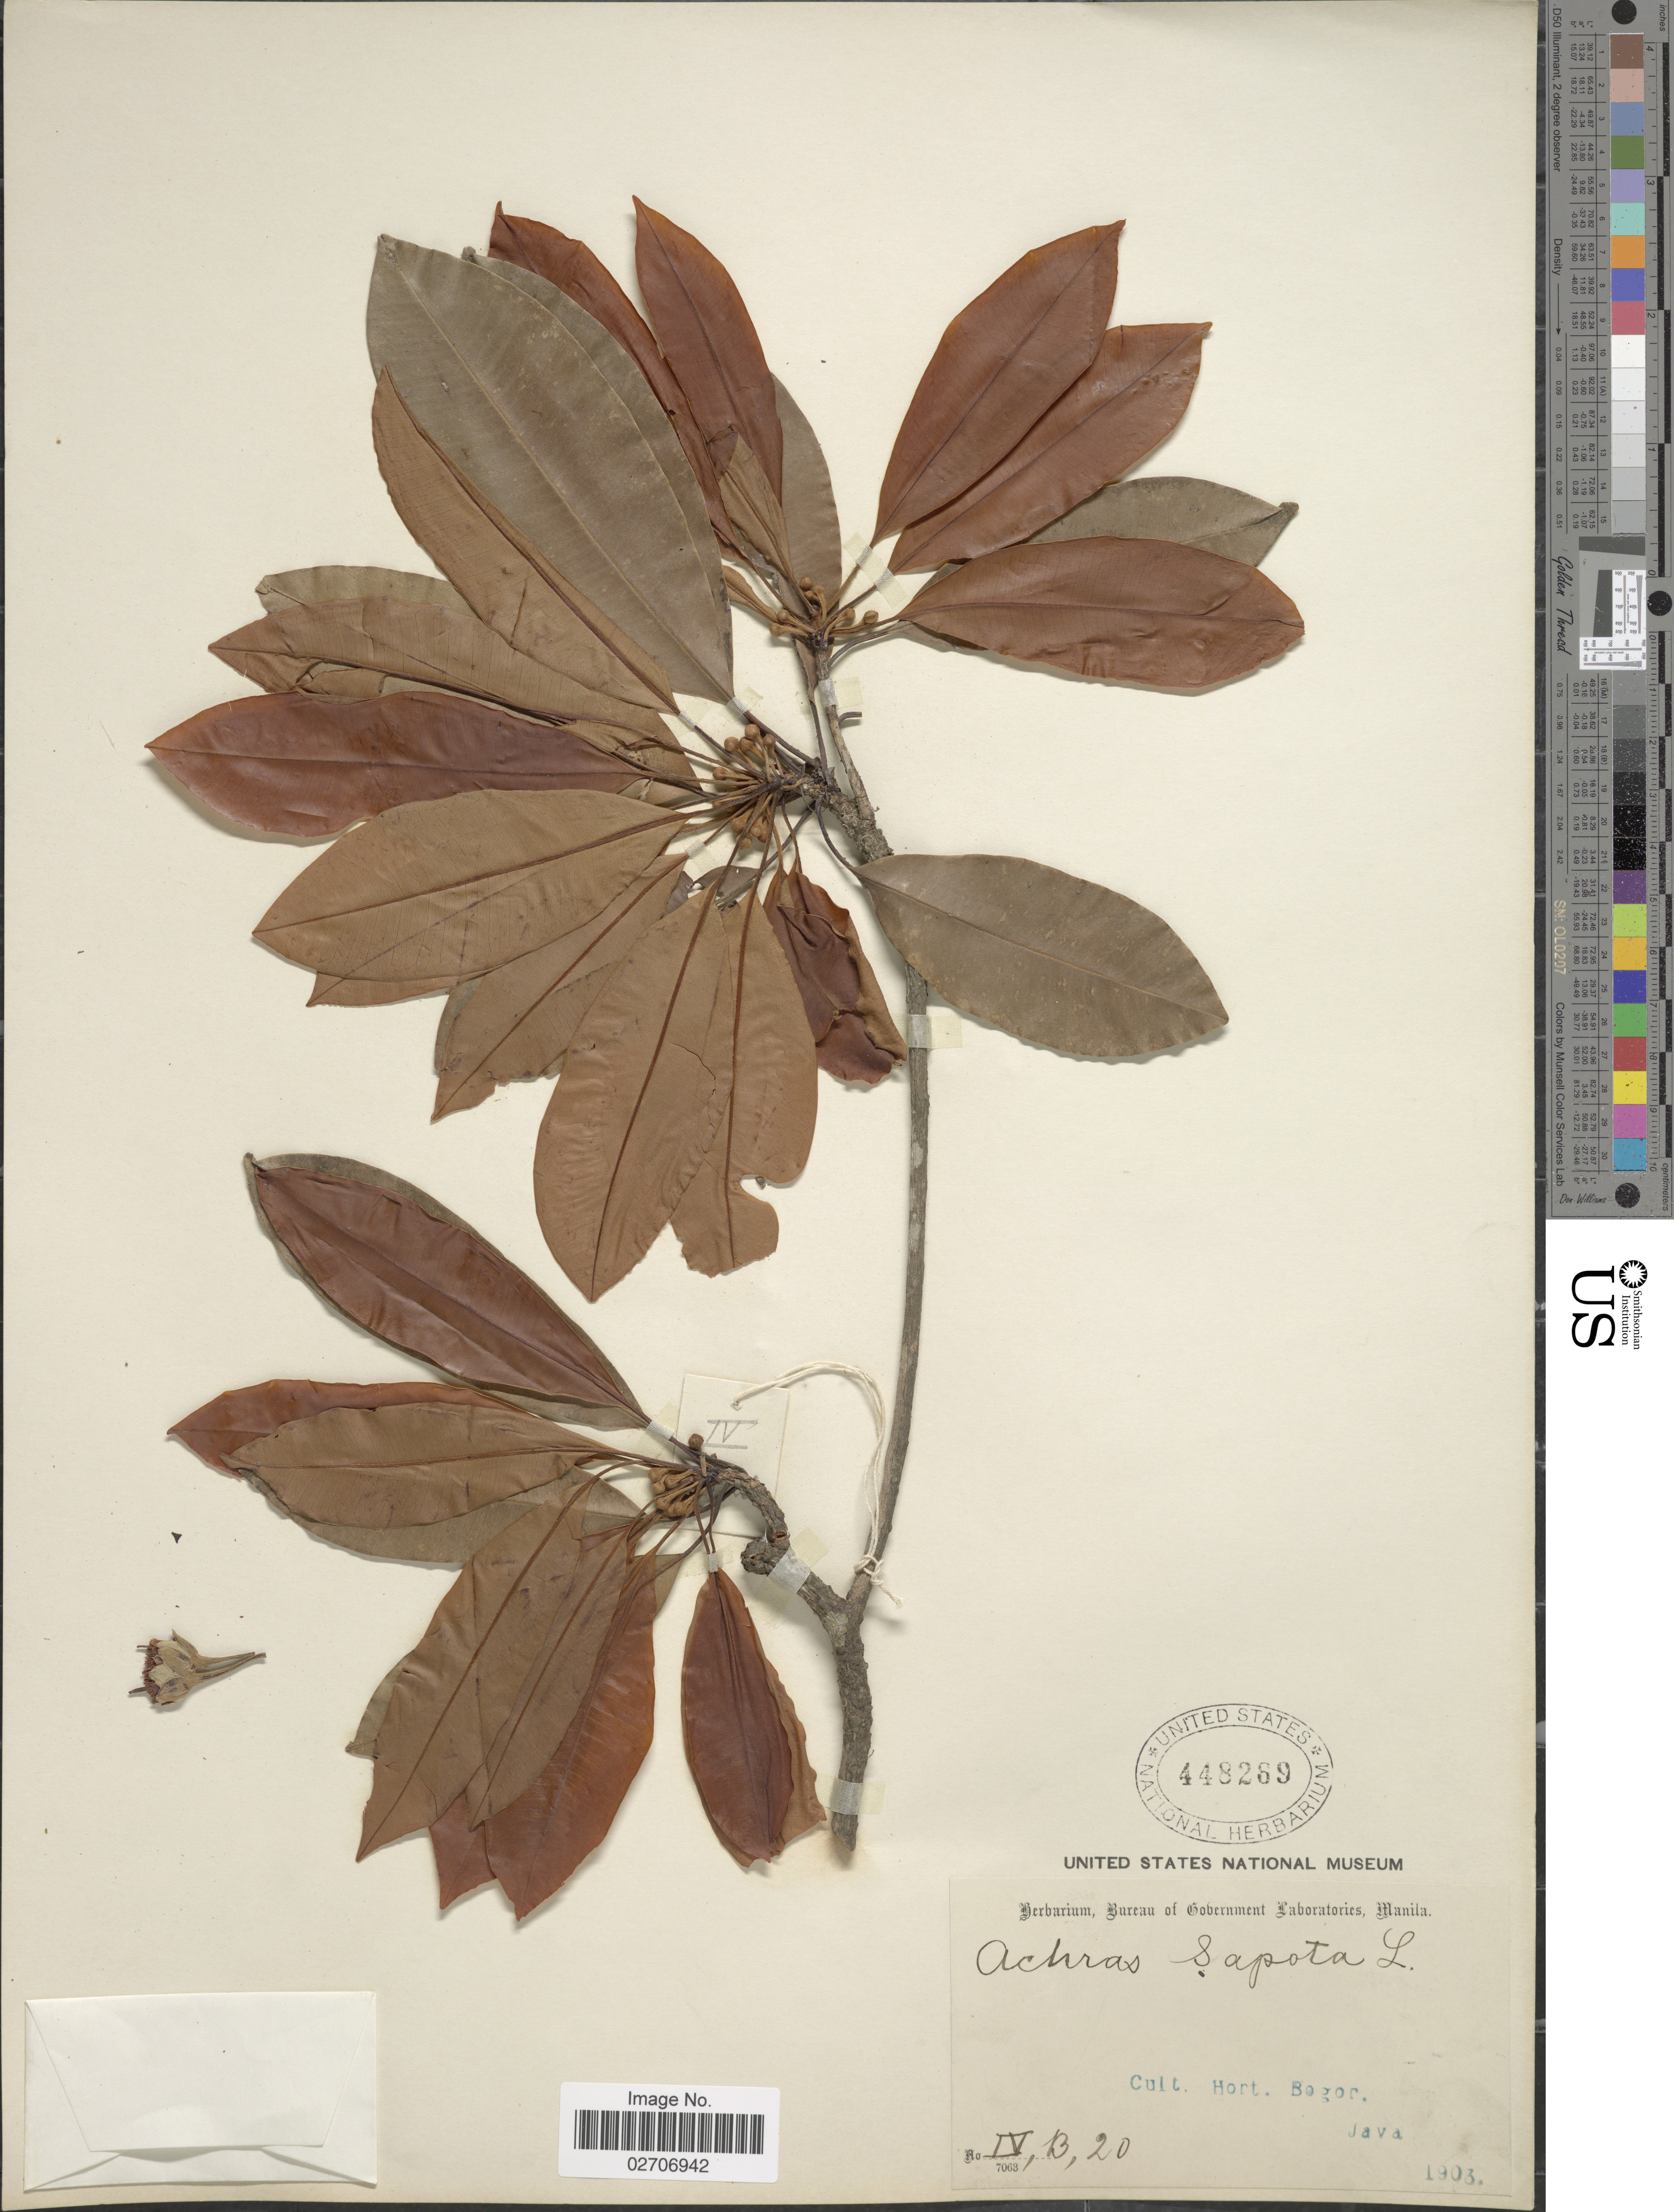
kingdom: Plantae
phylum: Tracheophyta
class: Magnoliopsida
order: Ericales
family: Sapotaceae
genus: Manilkara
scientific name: Manilkara zapota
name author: (L.) P. Royen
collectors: Ex herb. Bureau of Government Laboratories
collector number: IV,B,20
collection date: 1903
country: Indonesia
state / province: Java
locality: Cult. Hort. Bogor, Java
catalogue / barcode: US 448269